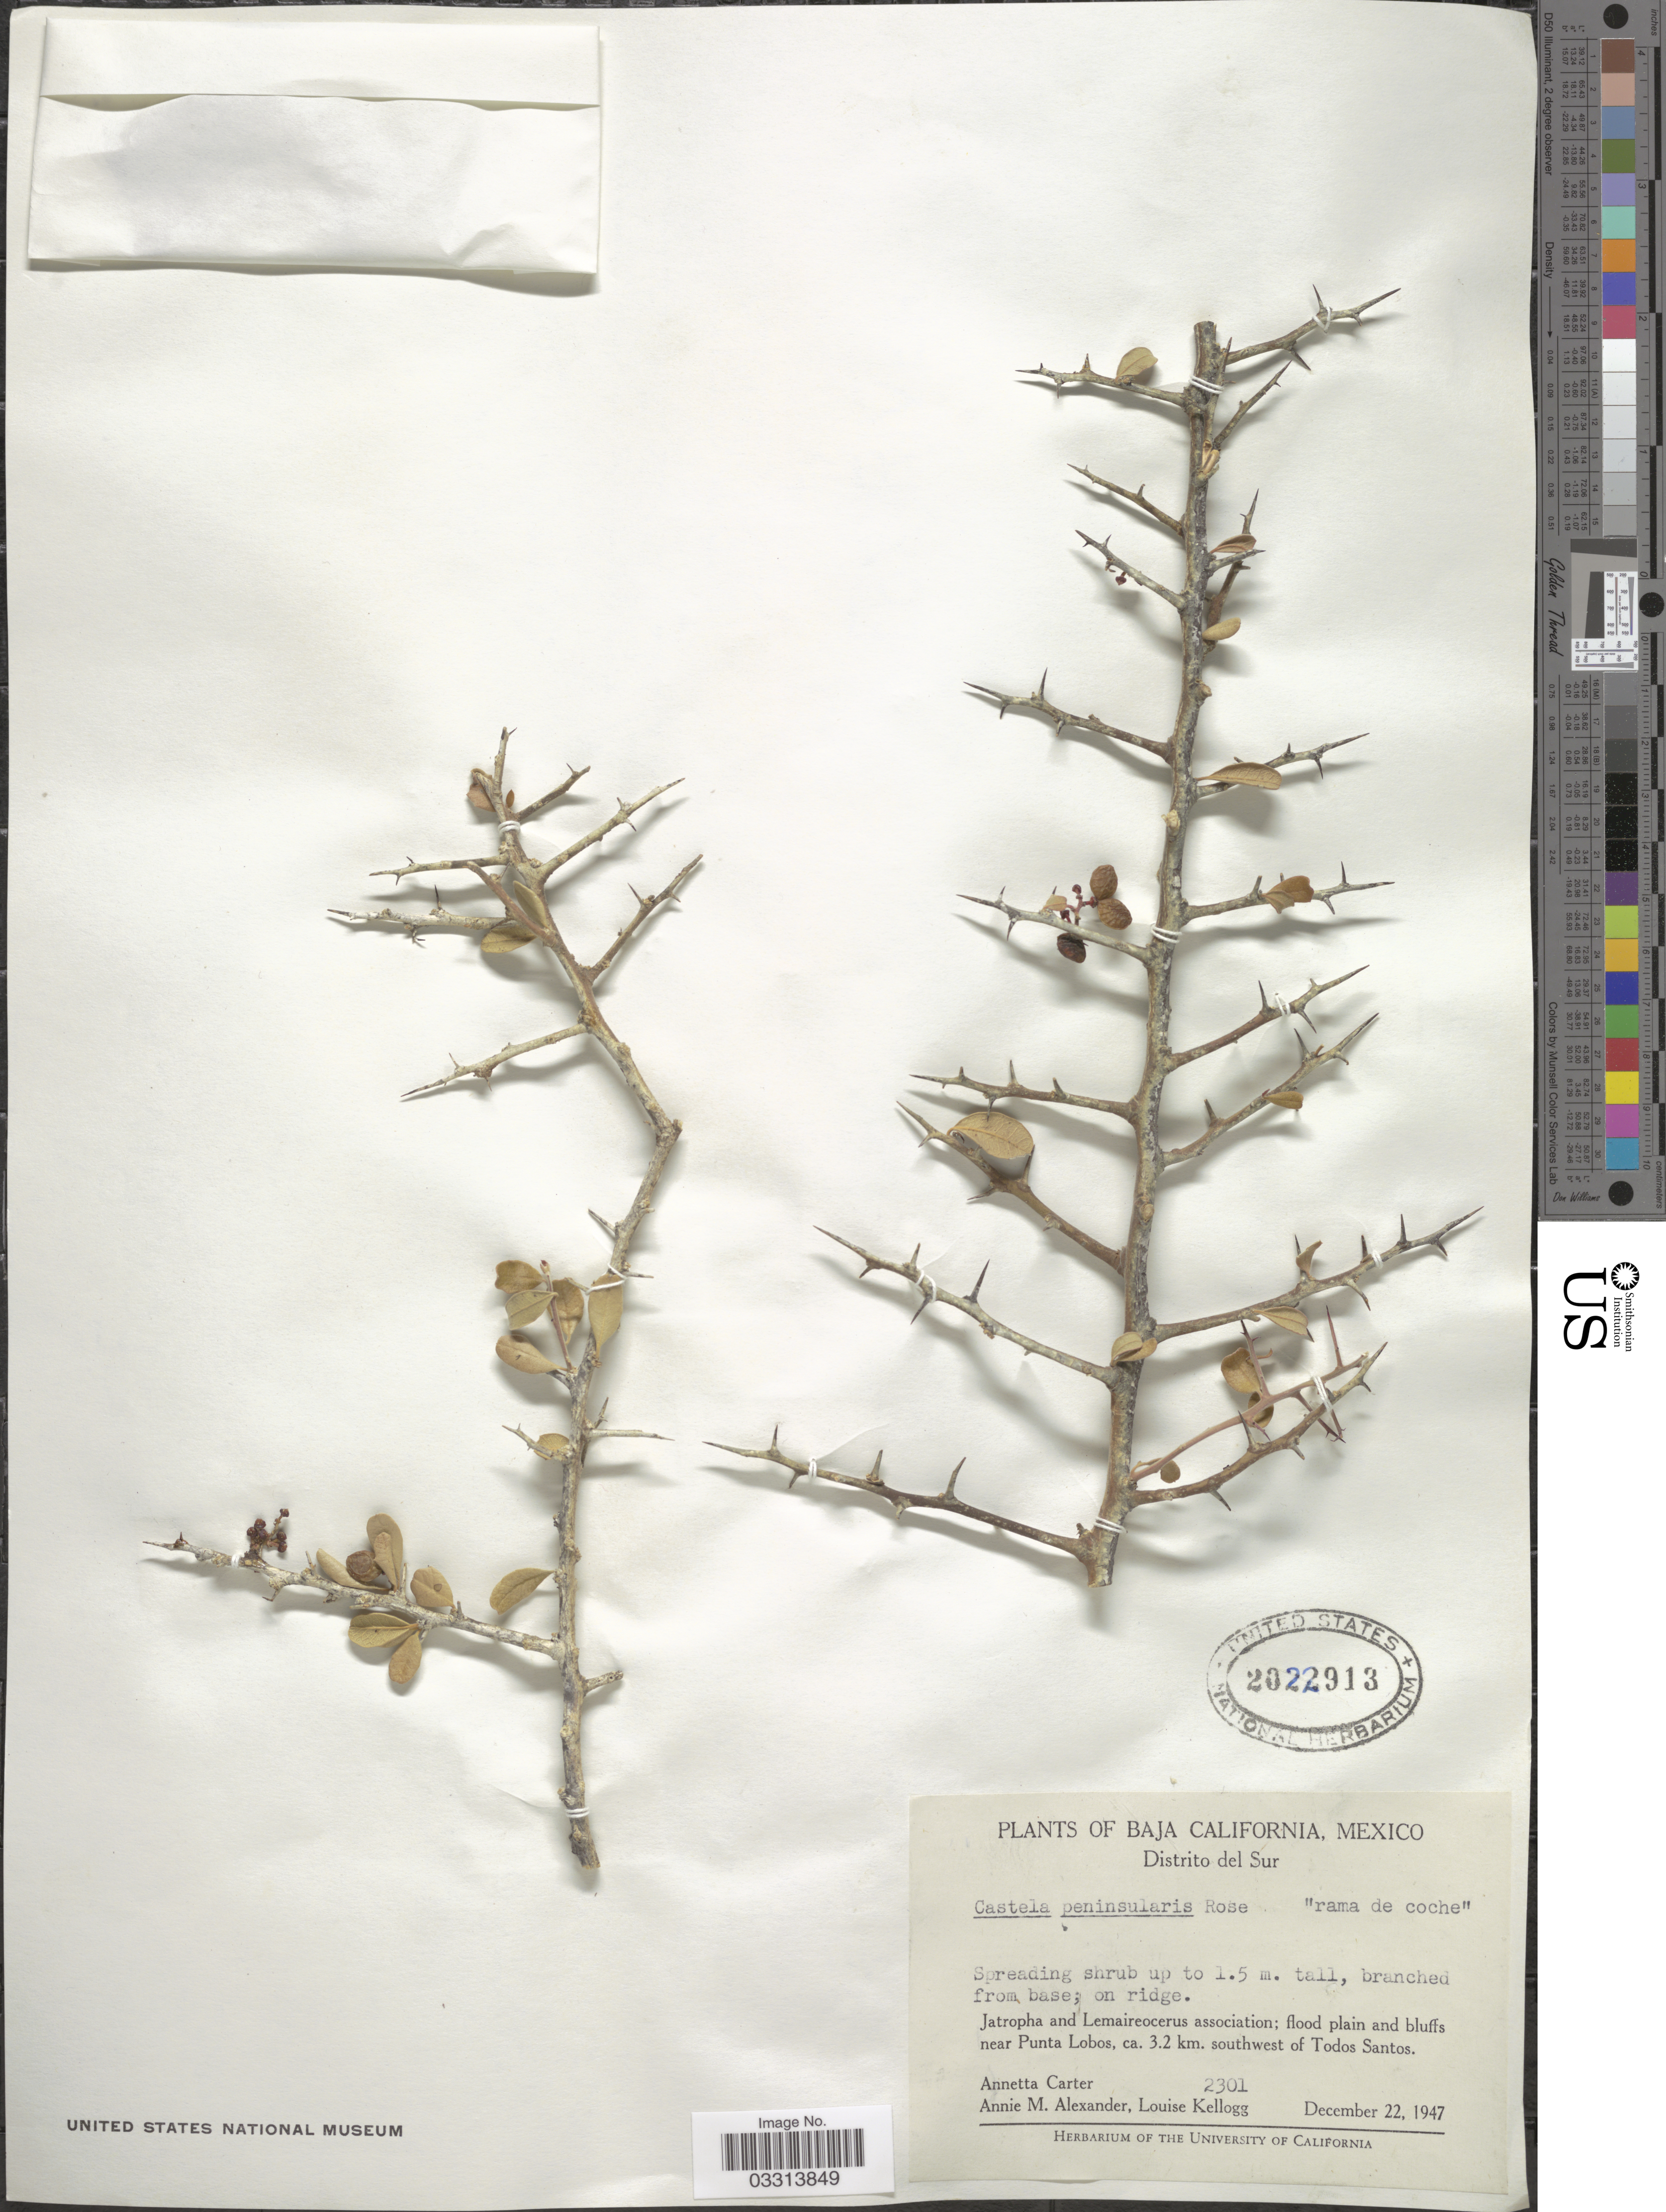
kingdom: Plantae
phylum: Tracheophyta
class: Magnoliopsida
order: Sapindales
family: Simaroubaceae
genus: Castela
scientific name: Castela peninsularis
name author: Rose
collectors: A. Carter, A. M. Alexander & L. Kellogg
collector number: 2301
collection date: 1947-12-22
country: Mexico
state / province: Baja California Sur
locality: Distrito del Sur, flood plain and bluffs near Punta Lobos, ca. 3.2 km. southwest of Todos Santos.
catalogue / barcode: US 2022913